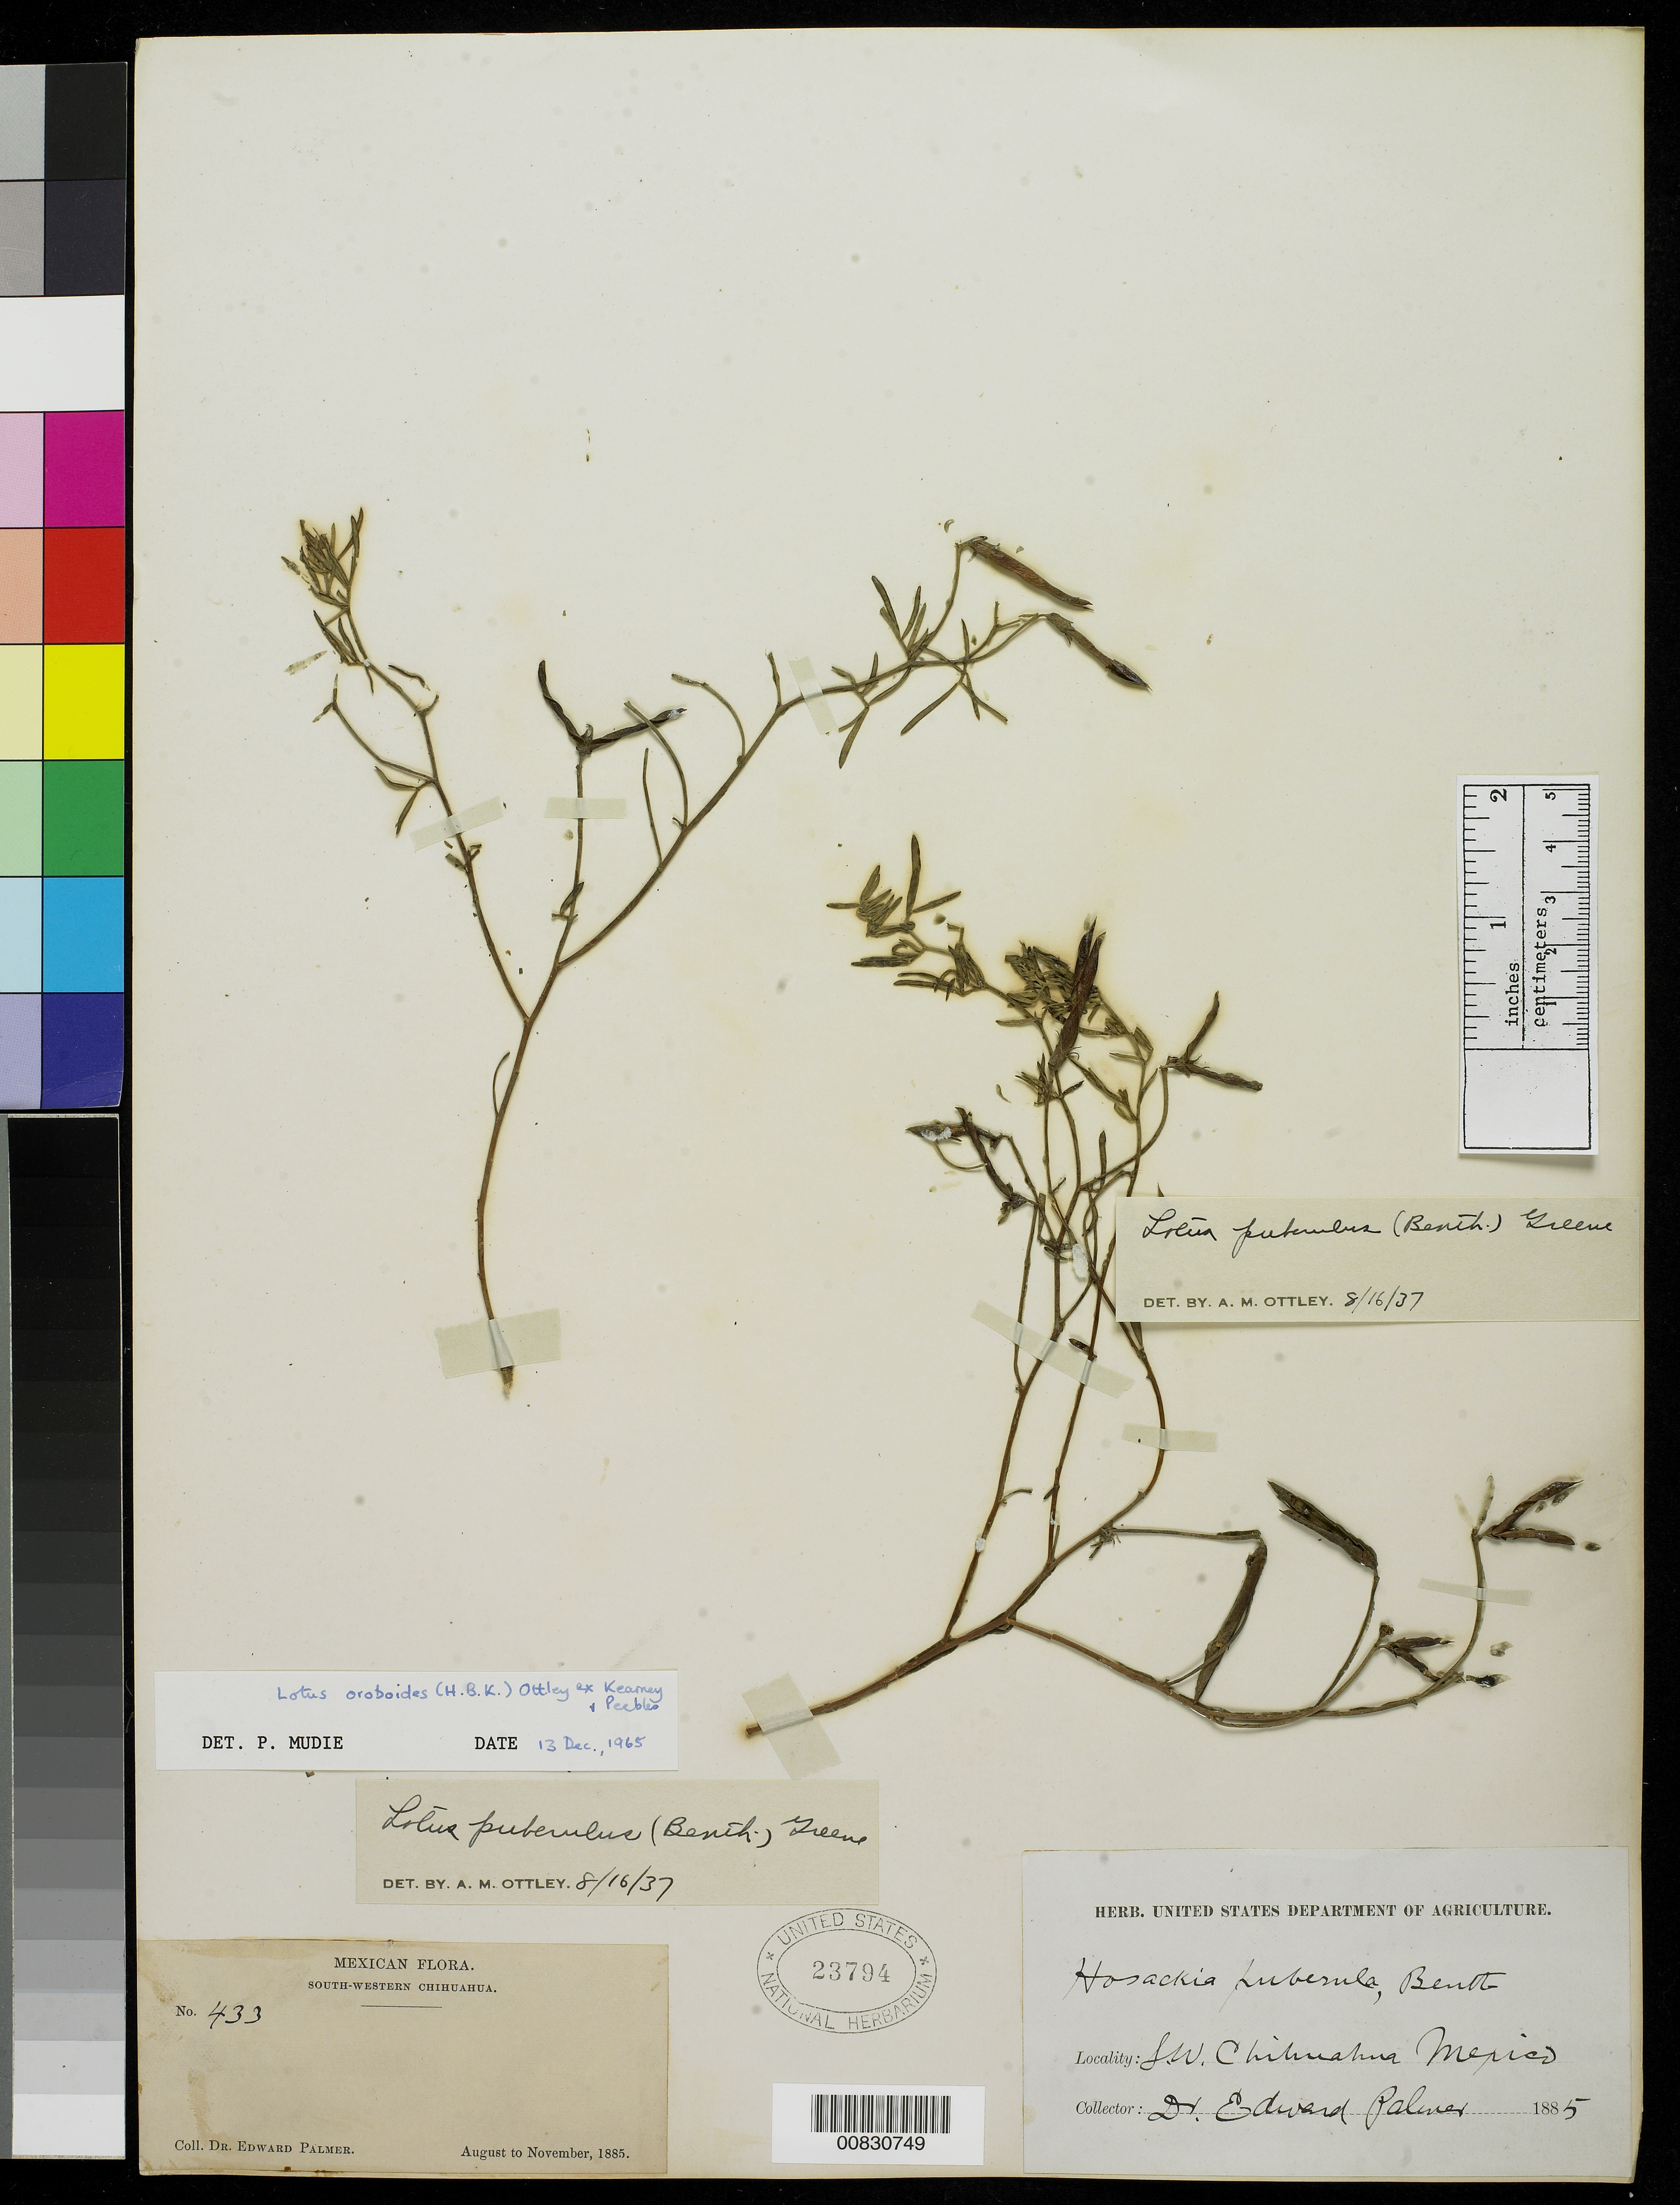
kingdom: Plantae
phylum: Tracheophyta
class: Magnoliopsida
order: Fabales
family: Fabaceae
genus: Ottleya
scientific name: Ottleya oroboides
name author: (Kunth) D.D. Sokoloff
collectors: E. Palmer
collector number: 433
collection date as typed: Aug 1885 to -- Nov 1885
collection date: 1885-08/1885-11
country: Mexico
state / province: Chihuahua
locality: South-Western Chihuahua.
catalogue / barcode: US 23794